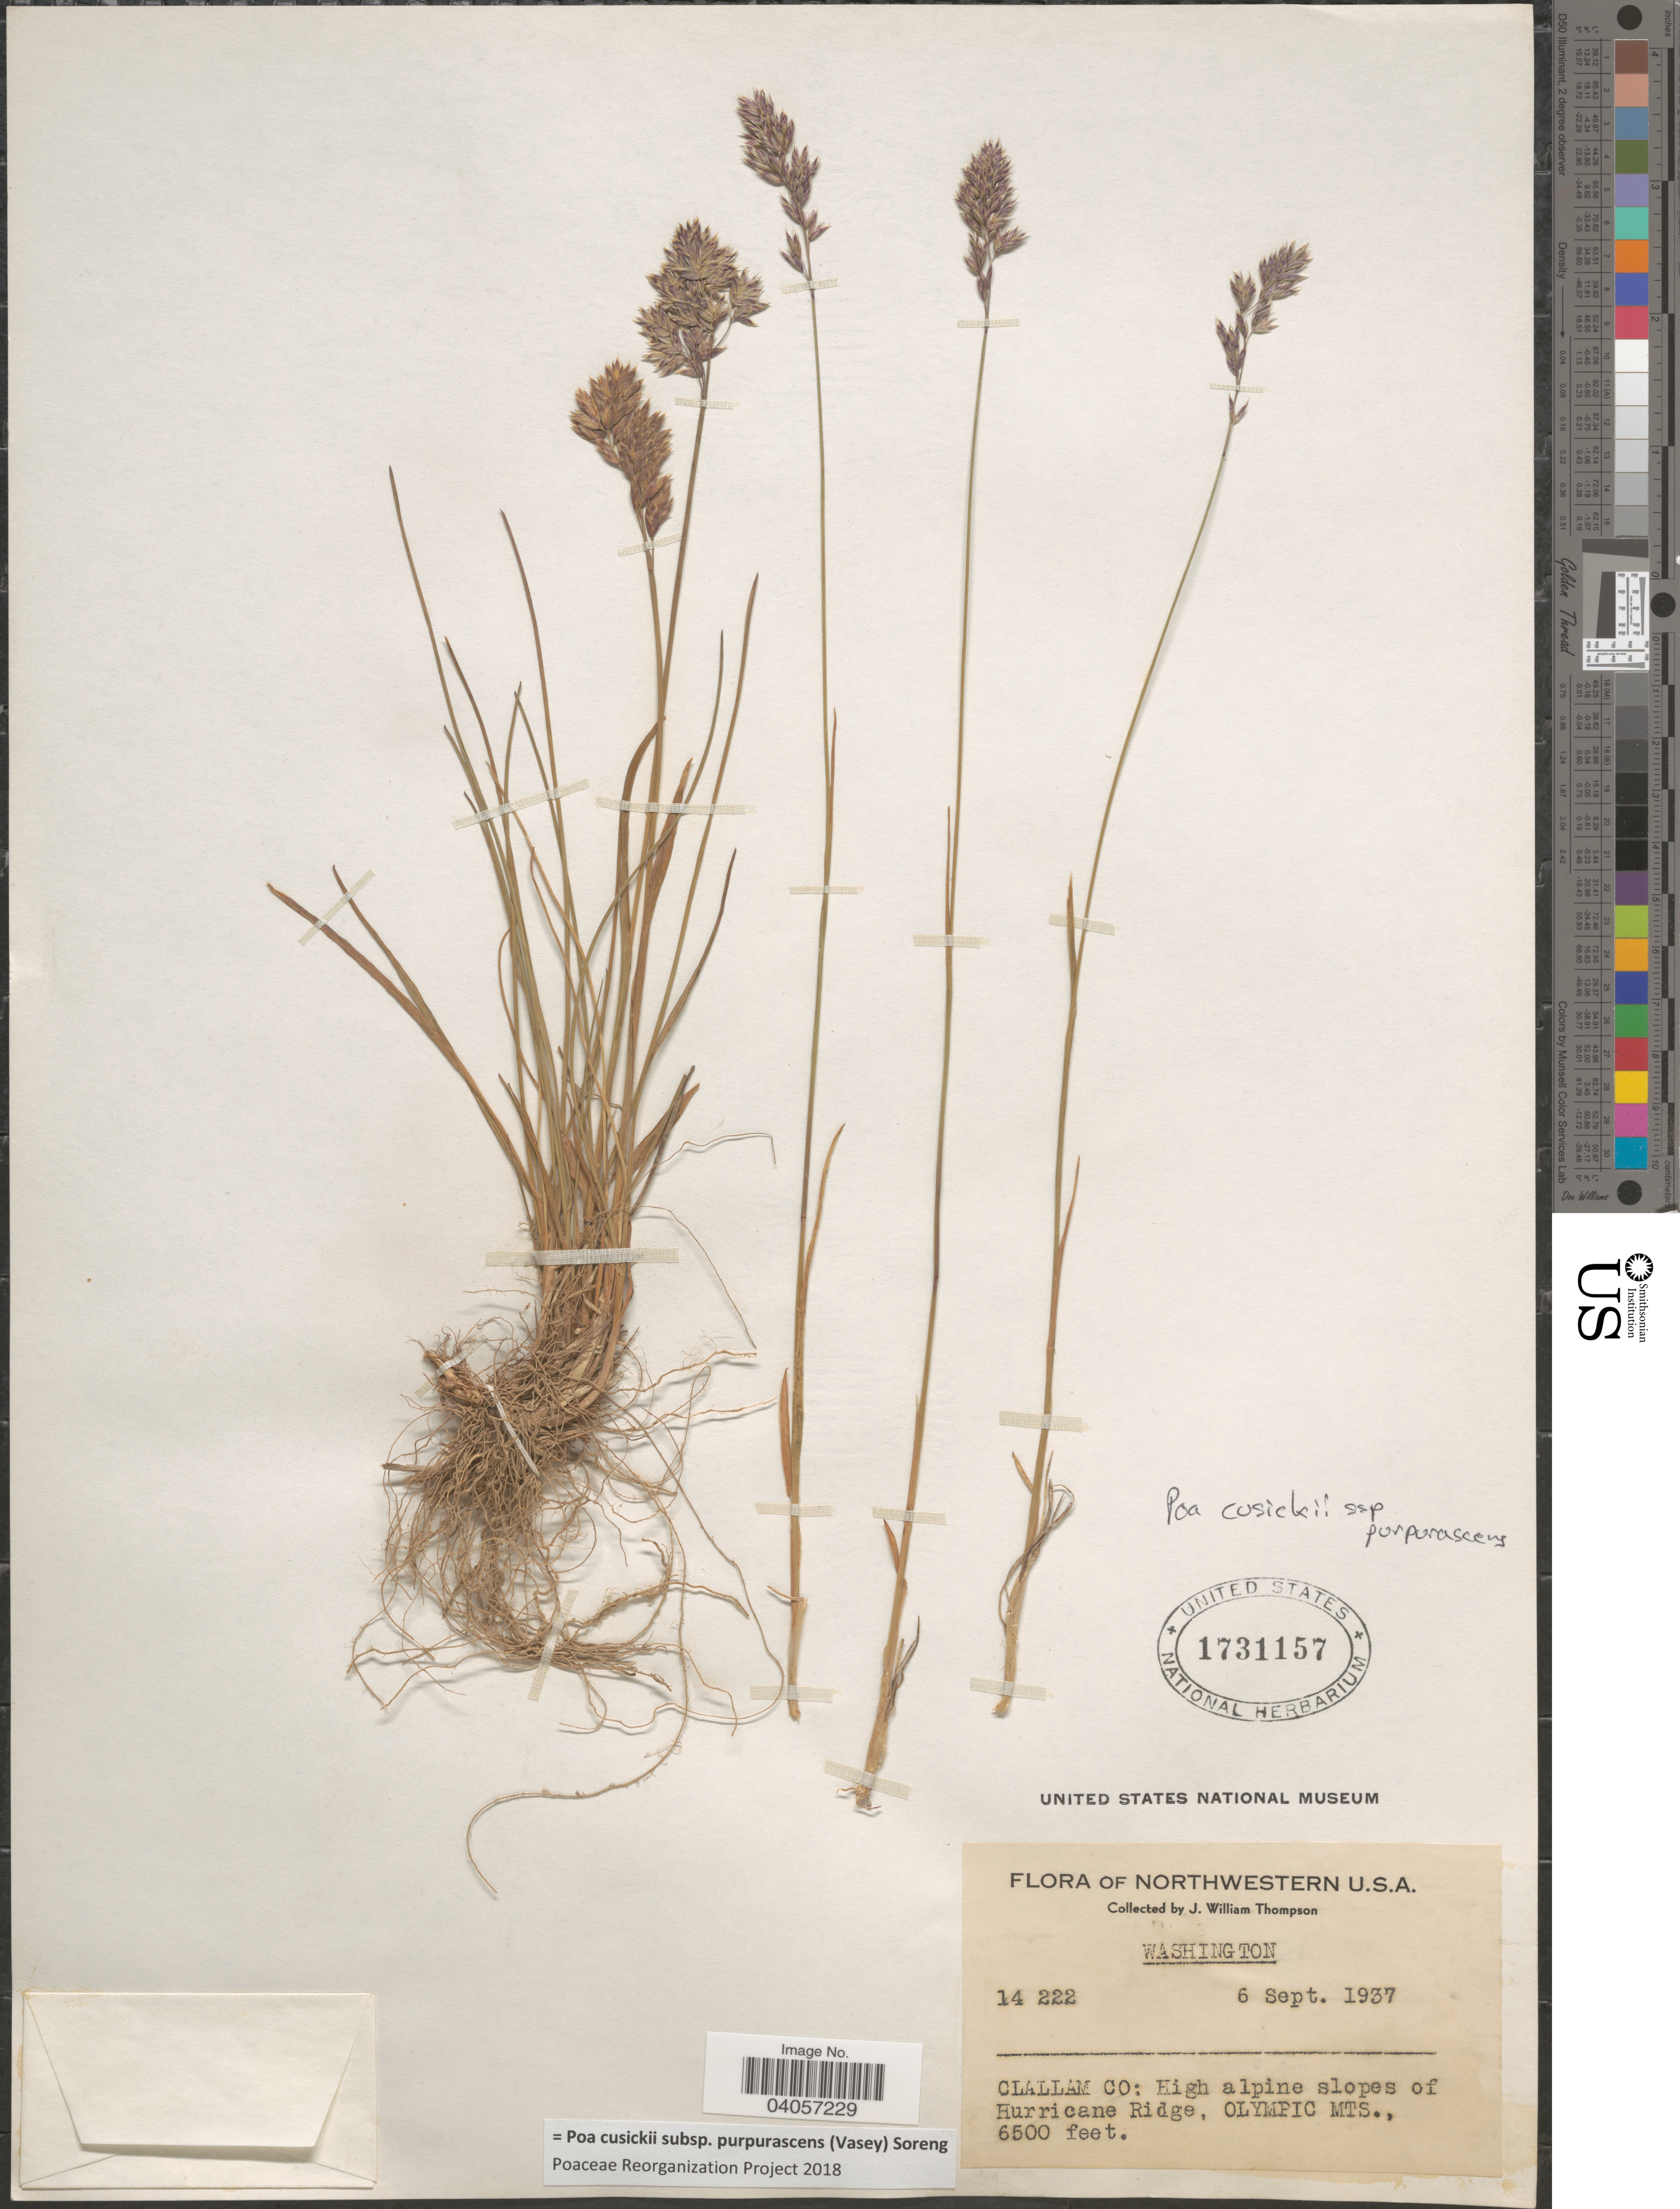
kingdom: Plantae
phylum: Tracheophyta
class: Liliopsida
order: Poales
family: Poaceae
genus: Poa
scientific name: Poa cusickii subsp. purpurascens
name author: (Vasey) Soreng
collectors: J. W. Thompson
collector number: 14222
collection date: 1937-09-06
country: United States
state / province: Washington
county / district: Clallam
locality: Northwestern U.S.A. Clallam Co: High alpine slopes of Hurricane Ridge, Olympic Mts.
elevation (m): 1981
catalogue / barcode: US 1731157